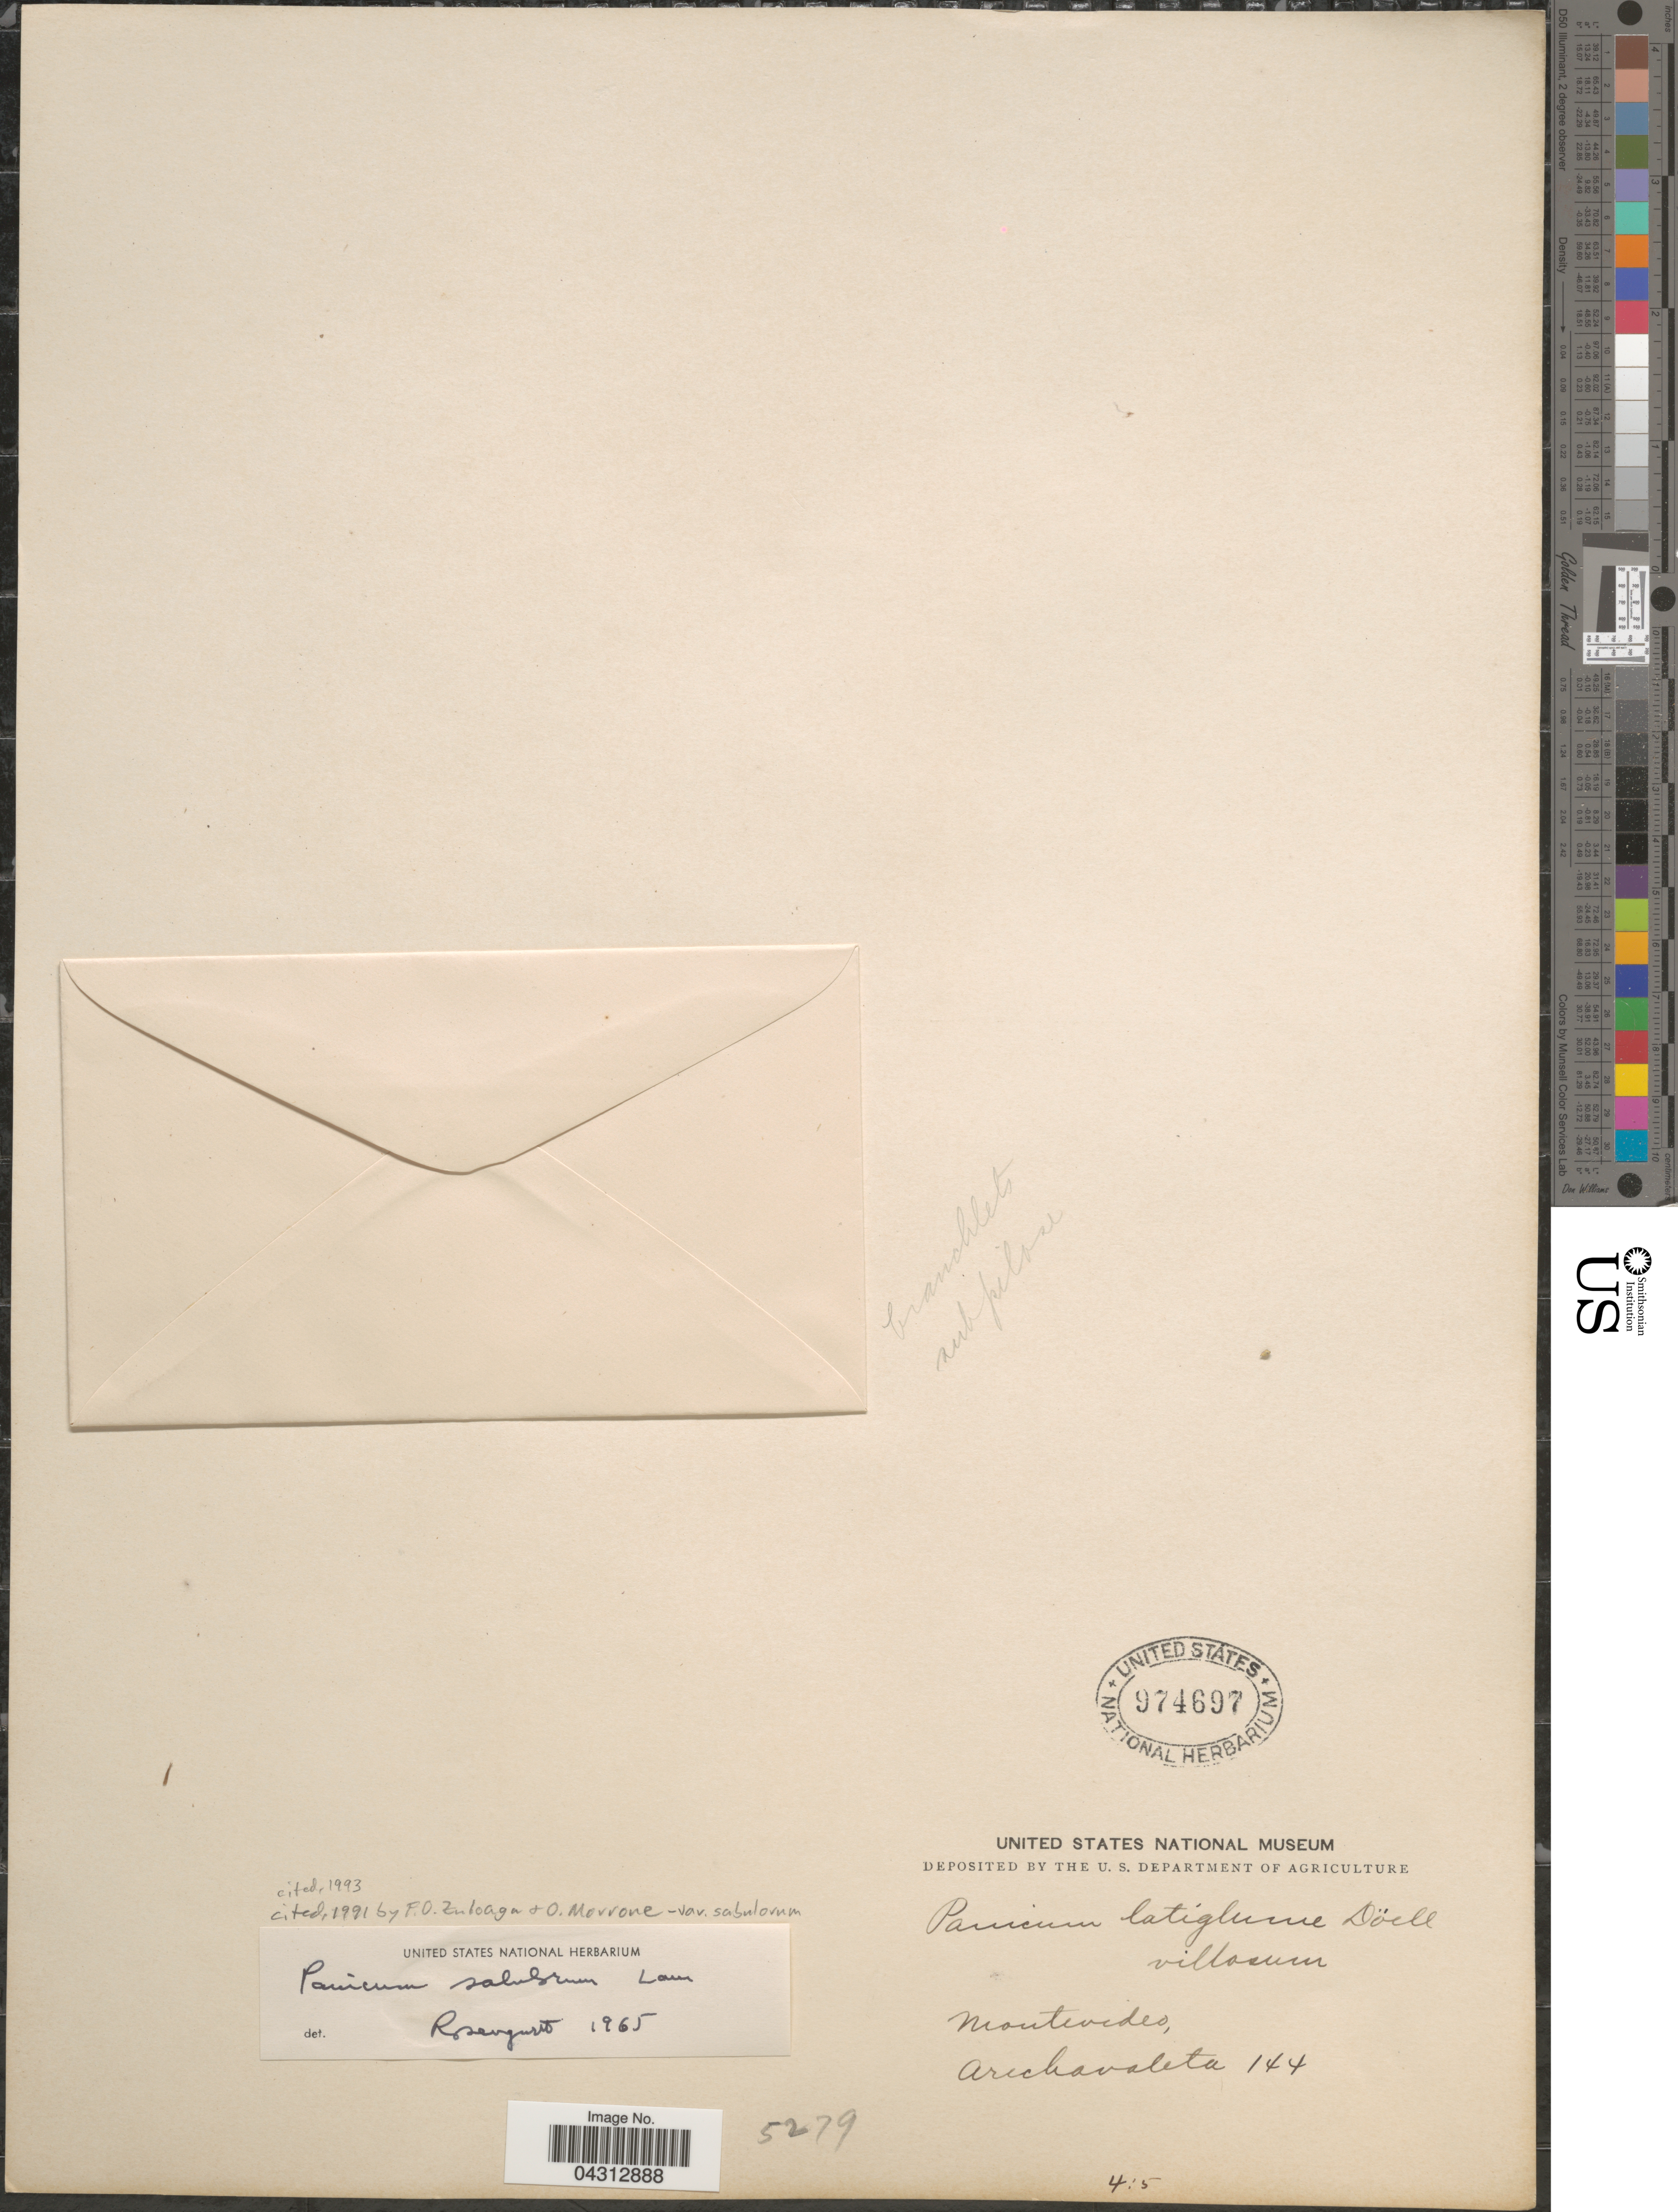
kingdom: Plantae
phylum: Tracheophyta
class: Liliopsida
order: Poales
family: Poaceae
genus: Dichanthelium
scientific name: Dichanthelium sabulorum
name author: (Lam.) Gould & C.A. Clark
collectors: Arechavaleta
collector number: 144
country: Uruguay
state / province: Montevideo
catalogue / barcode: US 974697